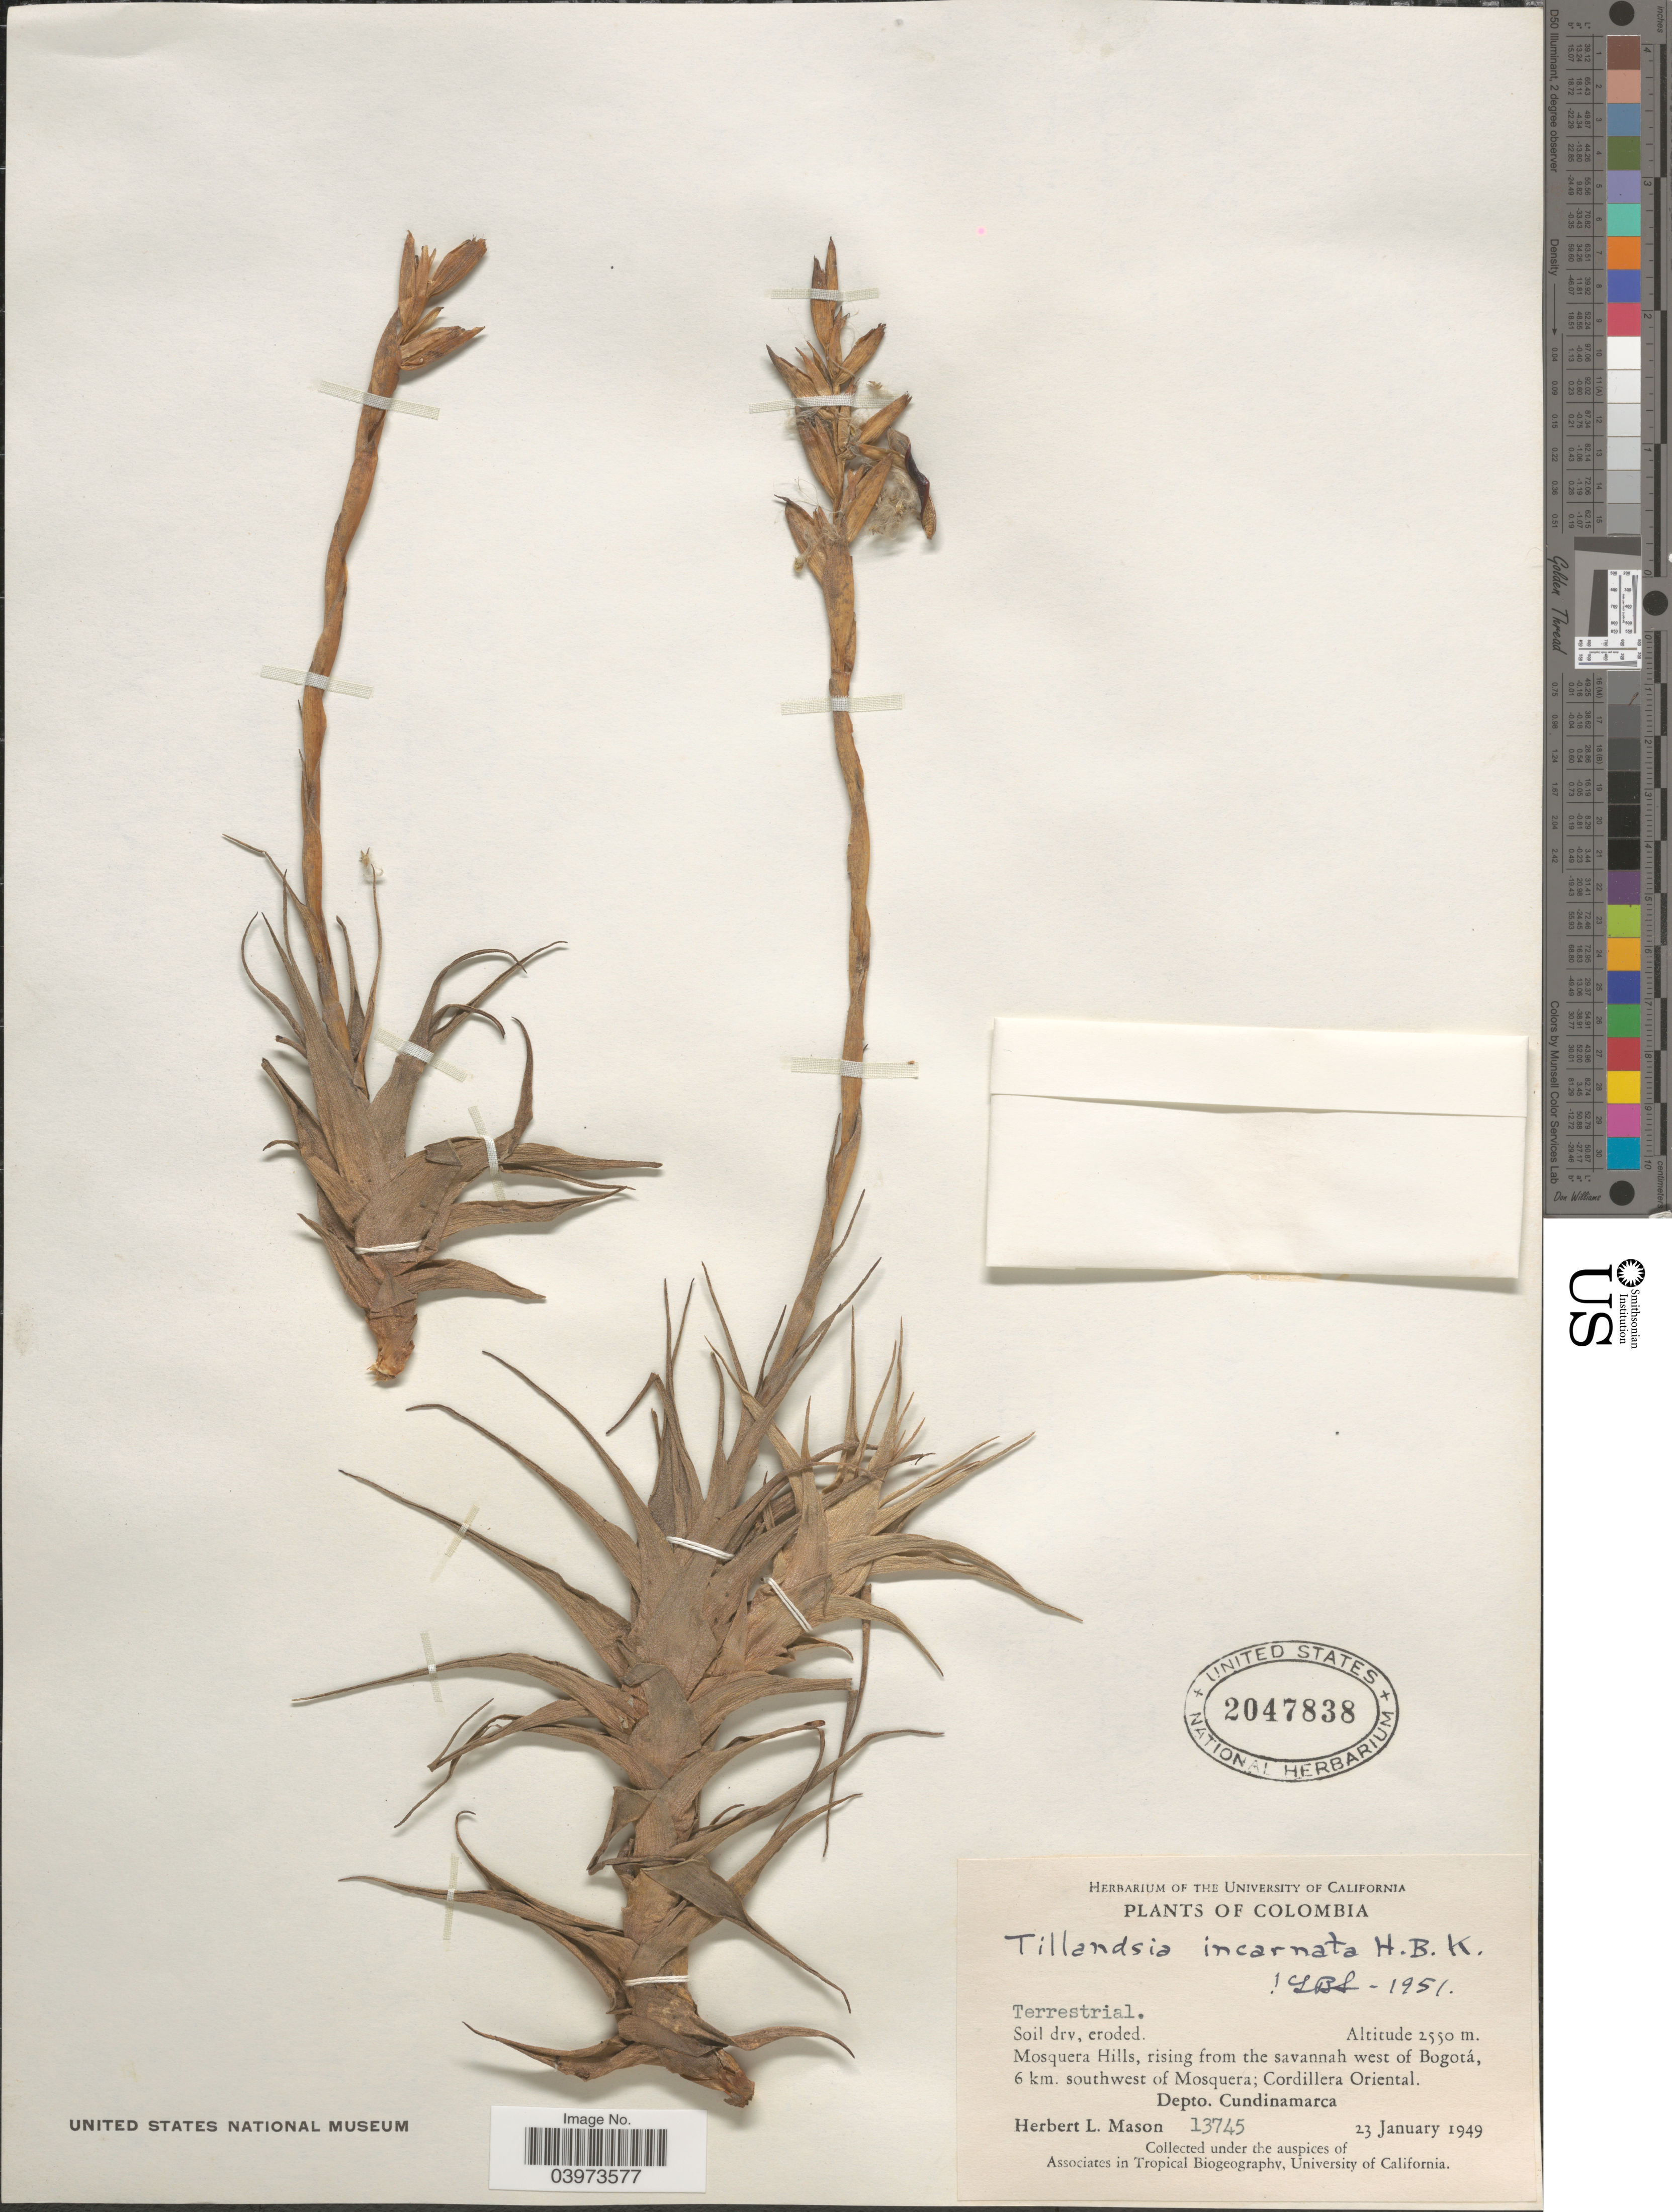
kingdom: Plantae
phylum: Tracheophyta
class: Liliopsida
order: Poales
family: Bromeliaceae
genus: Tillandsia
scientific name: Tillandsia incarnata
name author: Kunth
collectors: H. L. Mason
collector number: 13745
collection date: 1949-01-23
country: Colombia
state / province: Cundinamarca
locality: Mosquera Hills, rising from the savannah west of Bogotá, 6 km. southwest of Mosquera; Cordillera Oriental. Depto. Cundinamarca.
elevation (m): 2550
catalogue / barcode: US 2047838